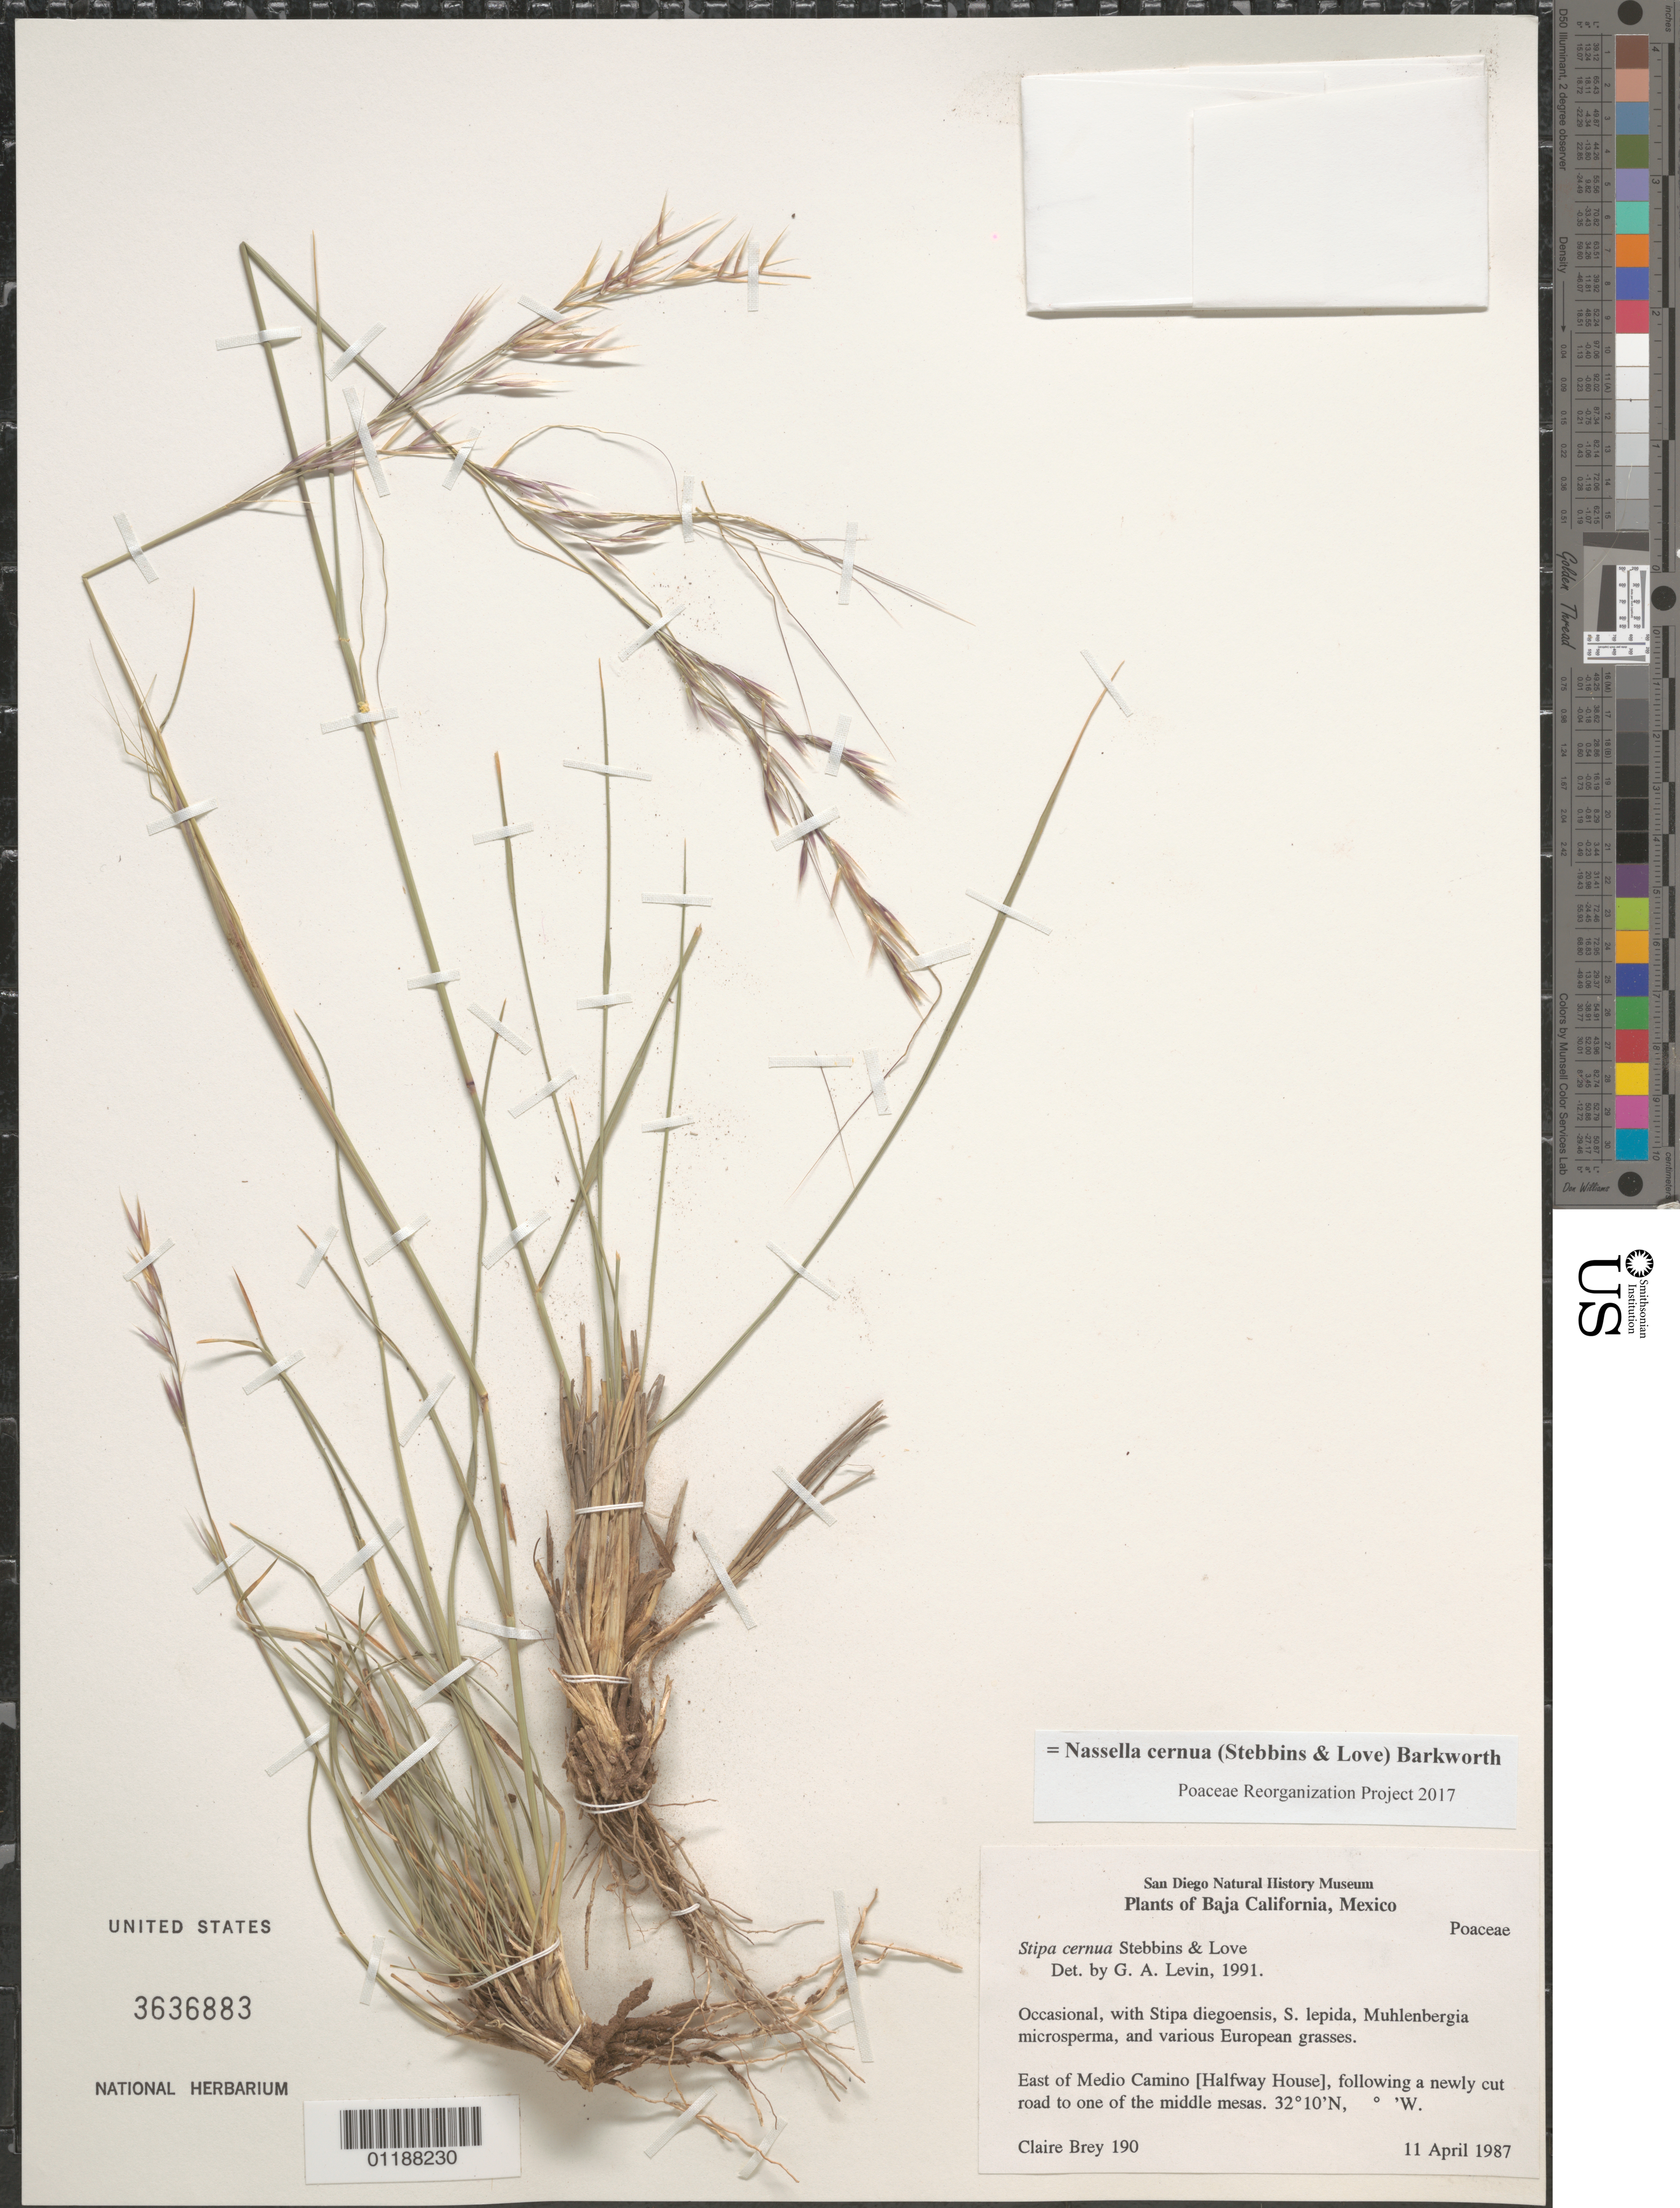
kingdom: Plantae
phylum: Tracheophyta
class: Liliopsida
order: Poales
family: Poaceae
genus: Nassella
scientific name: Nassella cernua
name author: (Stebbins & Love) Barkworth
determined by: Poaceae Reorganization Project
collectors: C. Brey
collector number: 190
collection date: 1987-04-11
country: Mexico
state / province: Baja California Norte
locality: East of Medio Camino.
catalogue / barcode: US 3636883